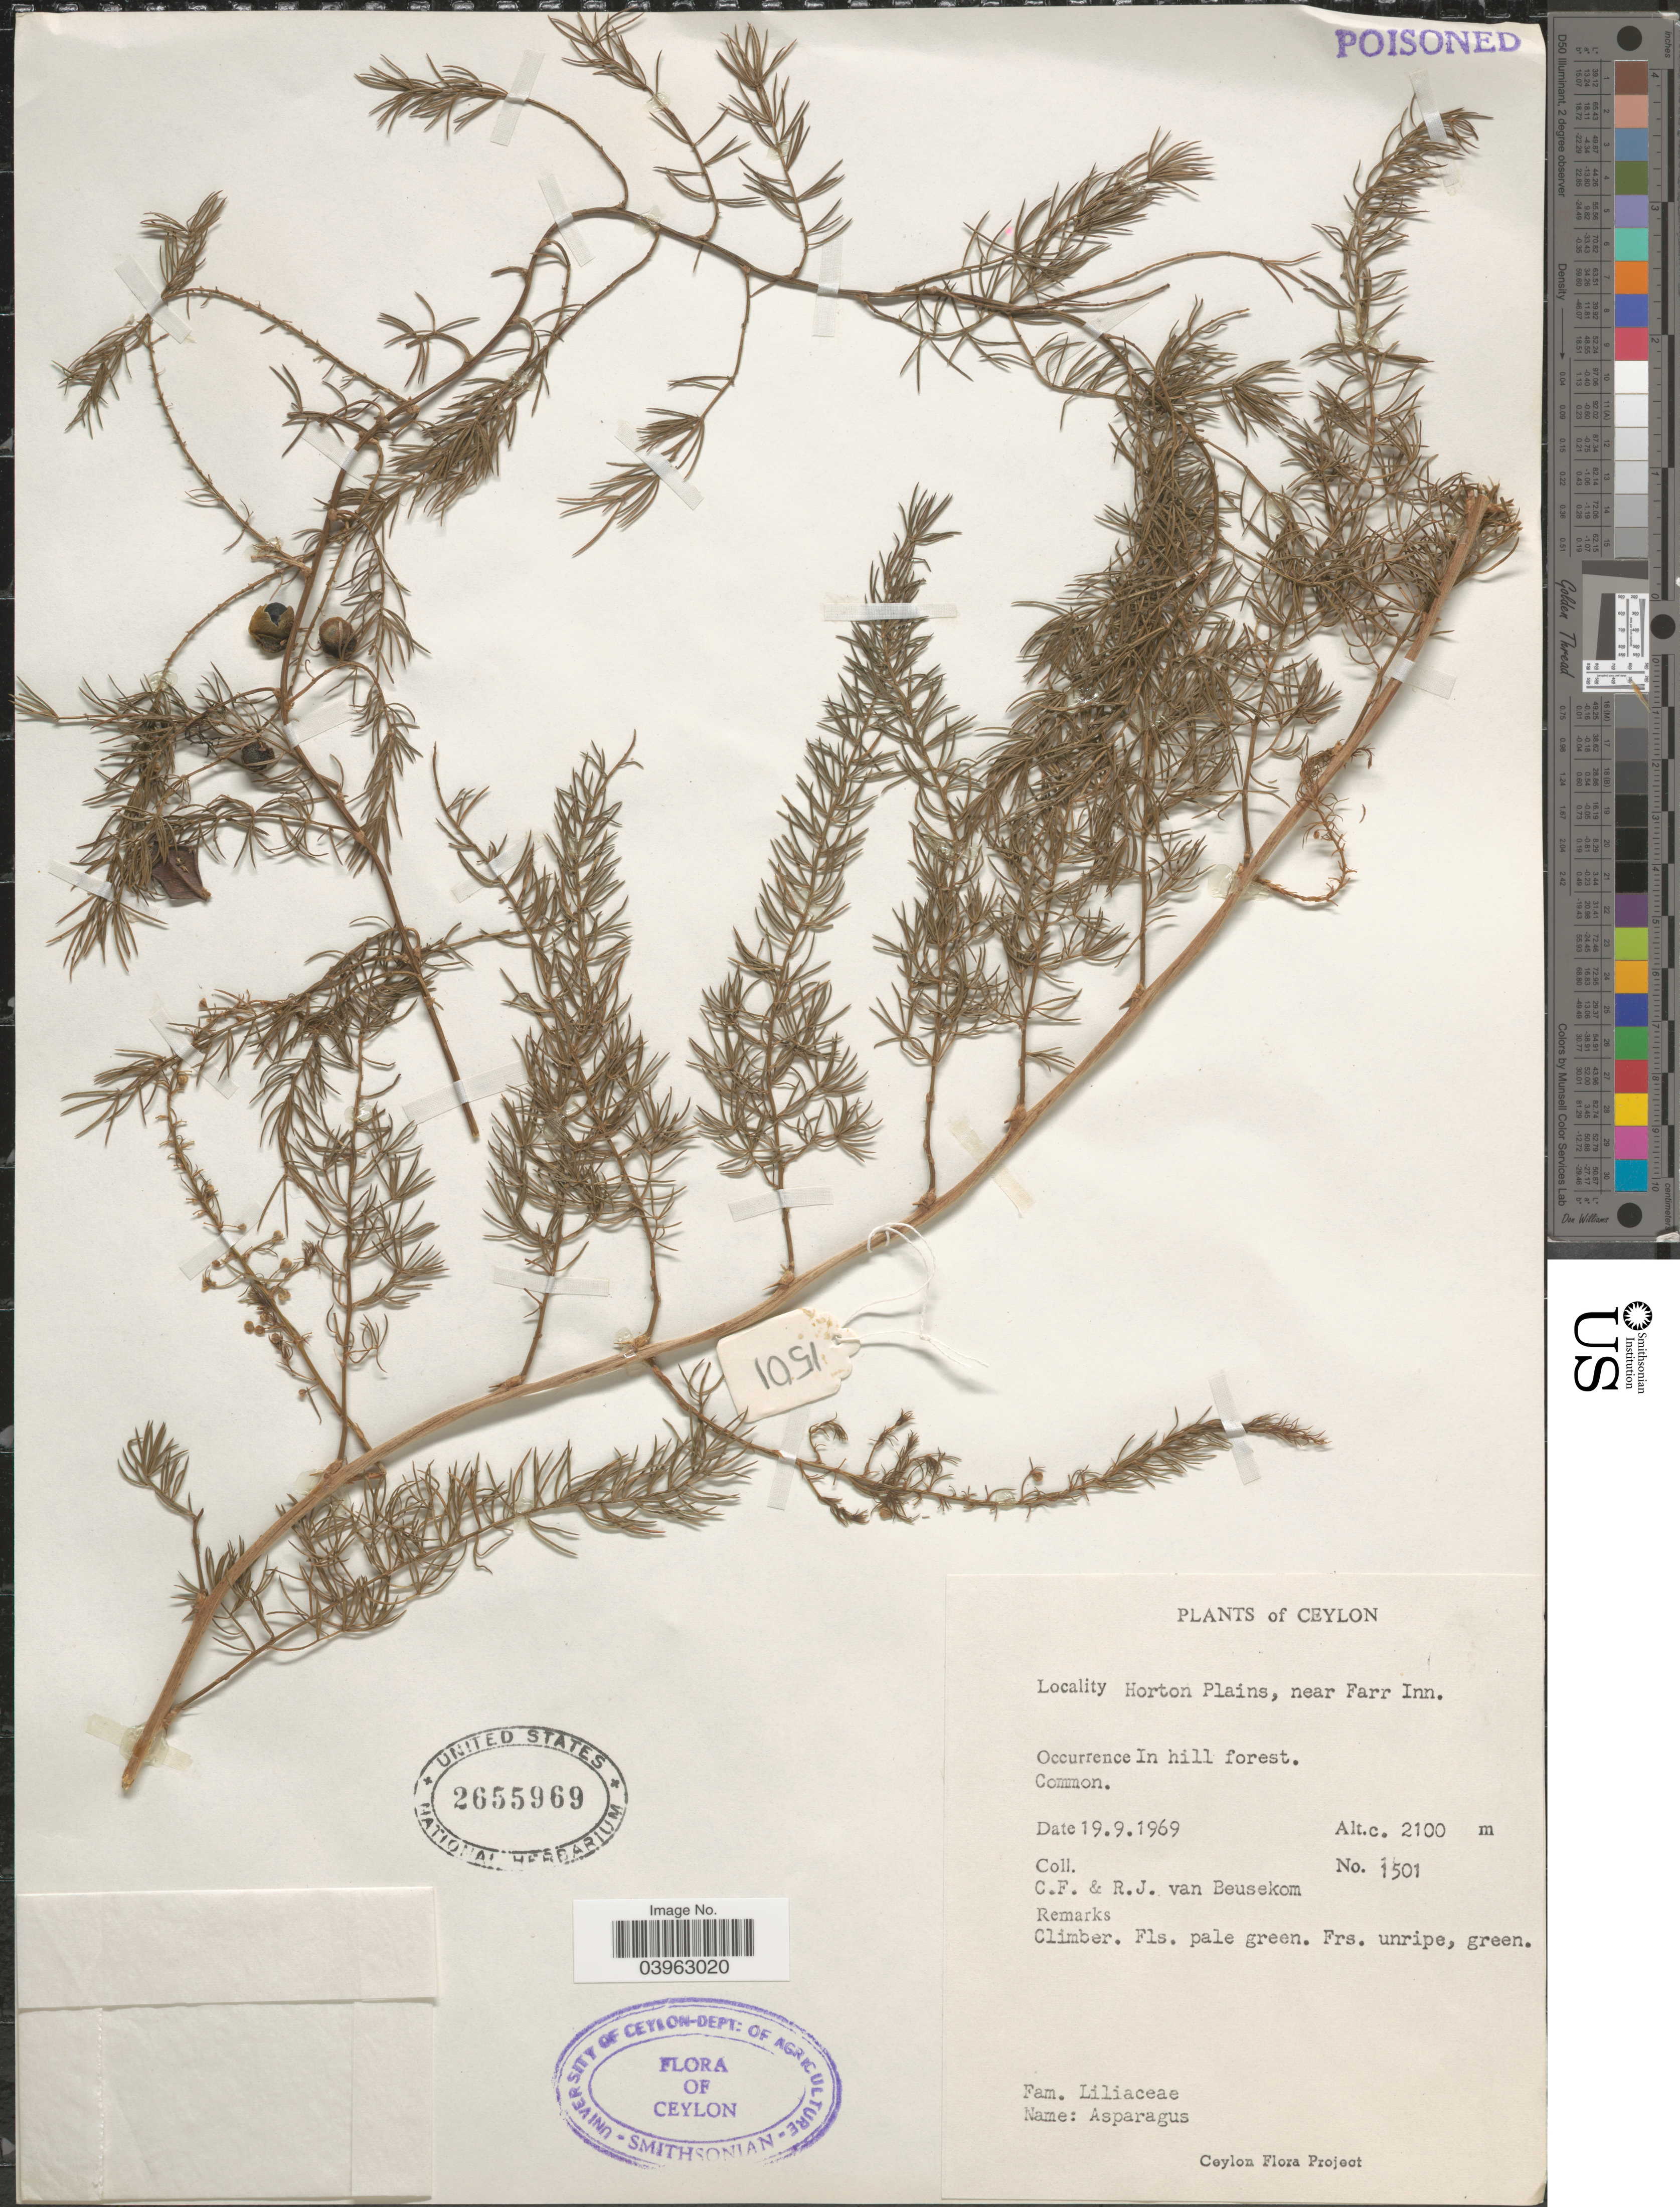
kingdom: Plantae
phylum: Tracheophyta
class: Liliopsida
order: Asparagales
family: Asparagaceae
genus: Asparagus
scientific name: Asparagus sp.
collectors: C. F. Beusekom & R. Van Beusekom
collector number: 1501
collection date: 1969-09-19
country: Sri Lanka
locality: Ceylon. Horton Plains, near Farr Inn.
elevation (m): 2100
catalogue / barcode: US 2655969